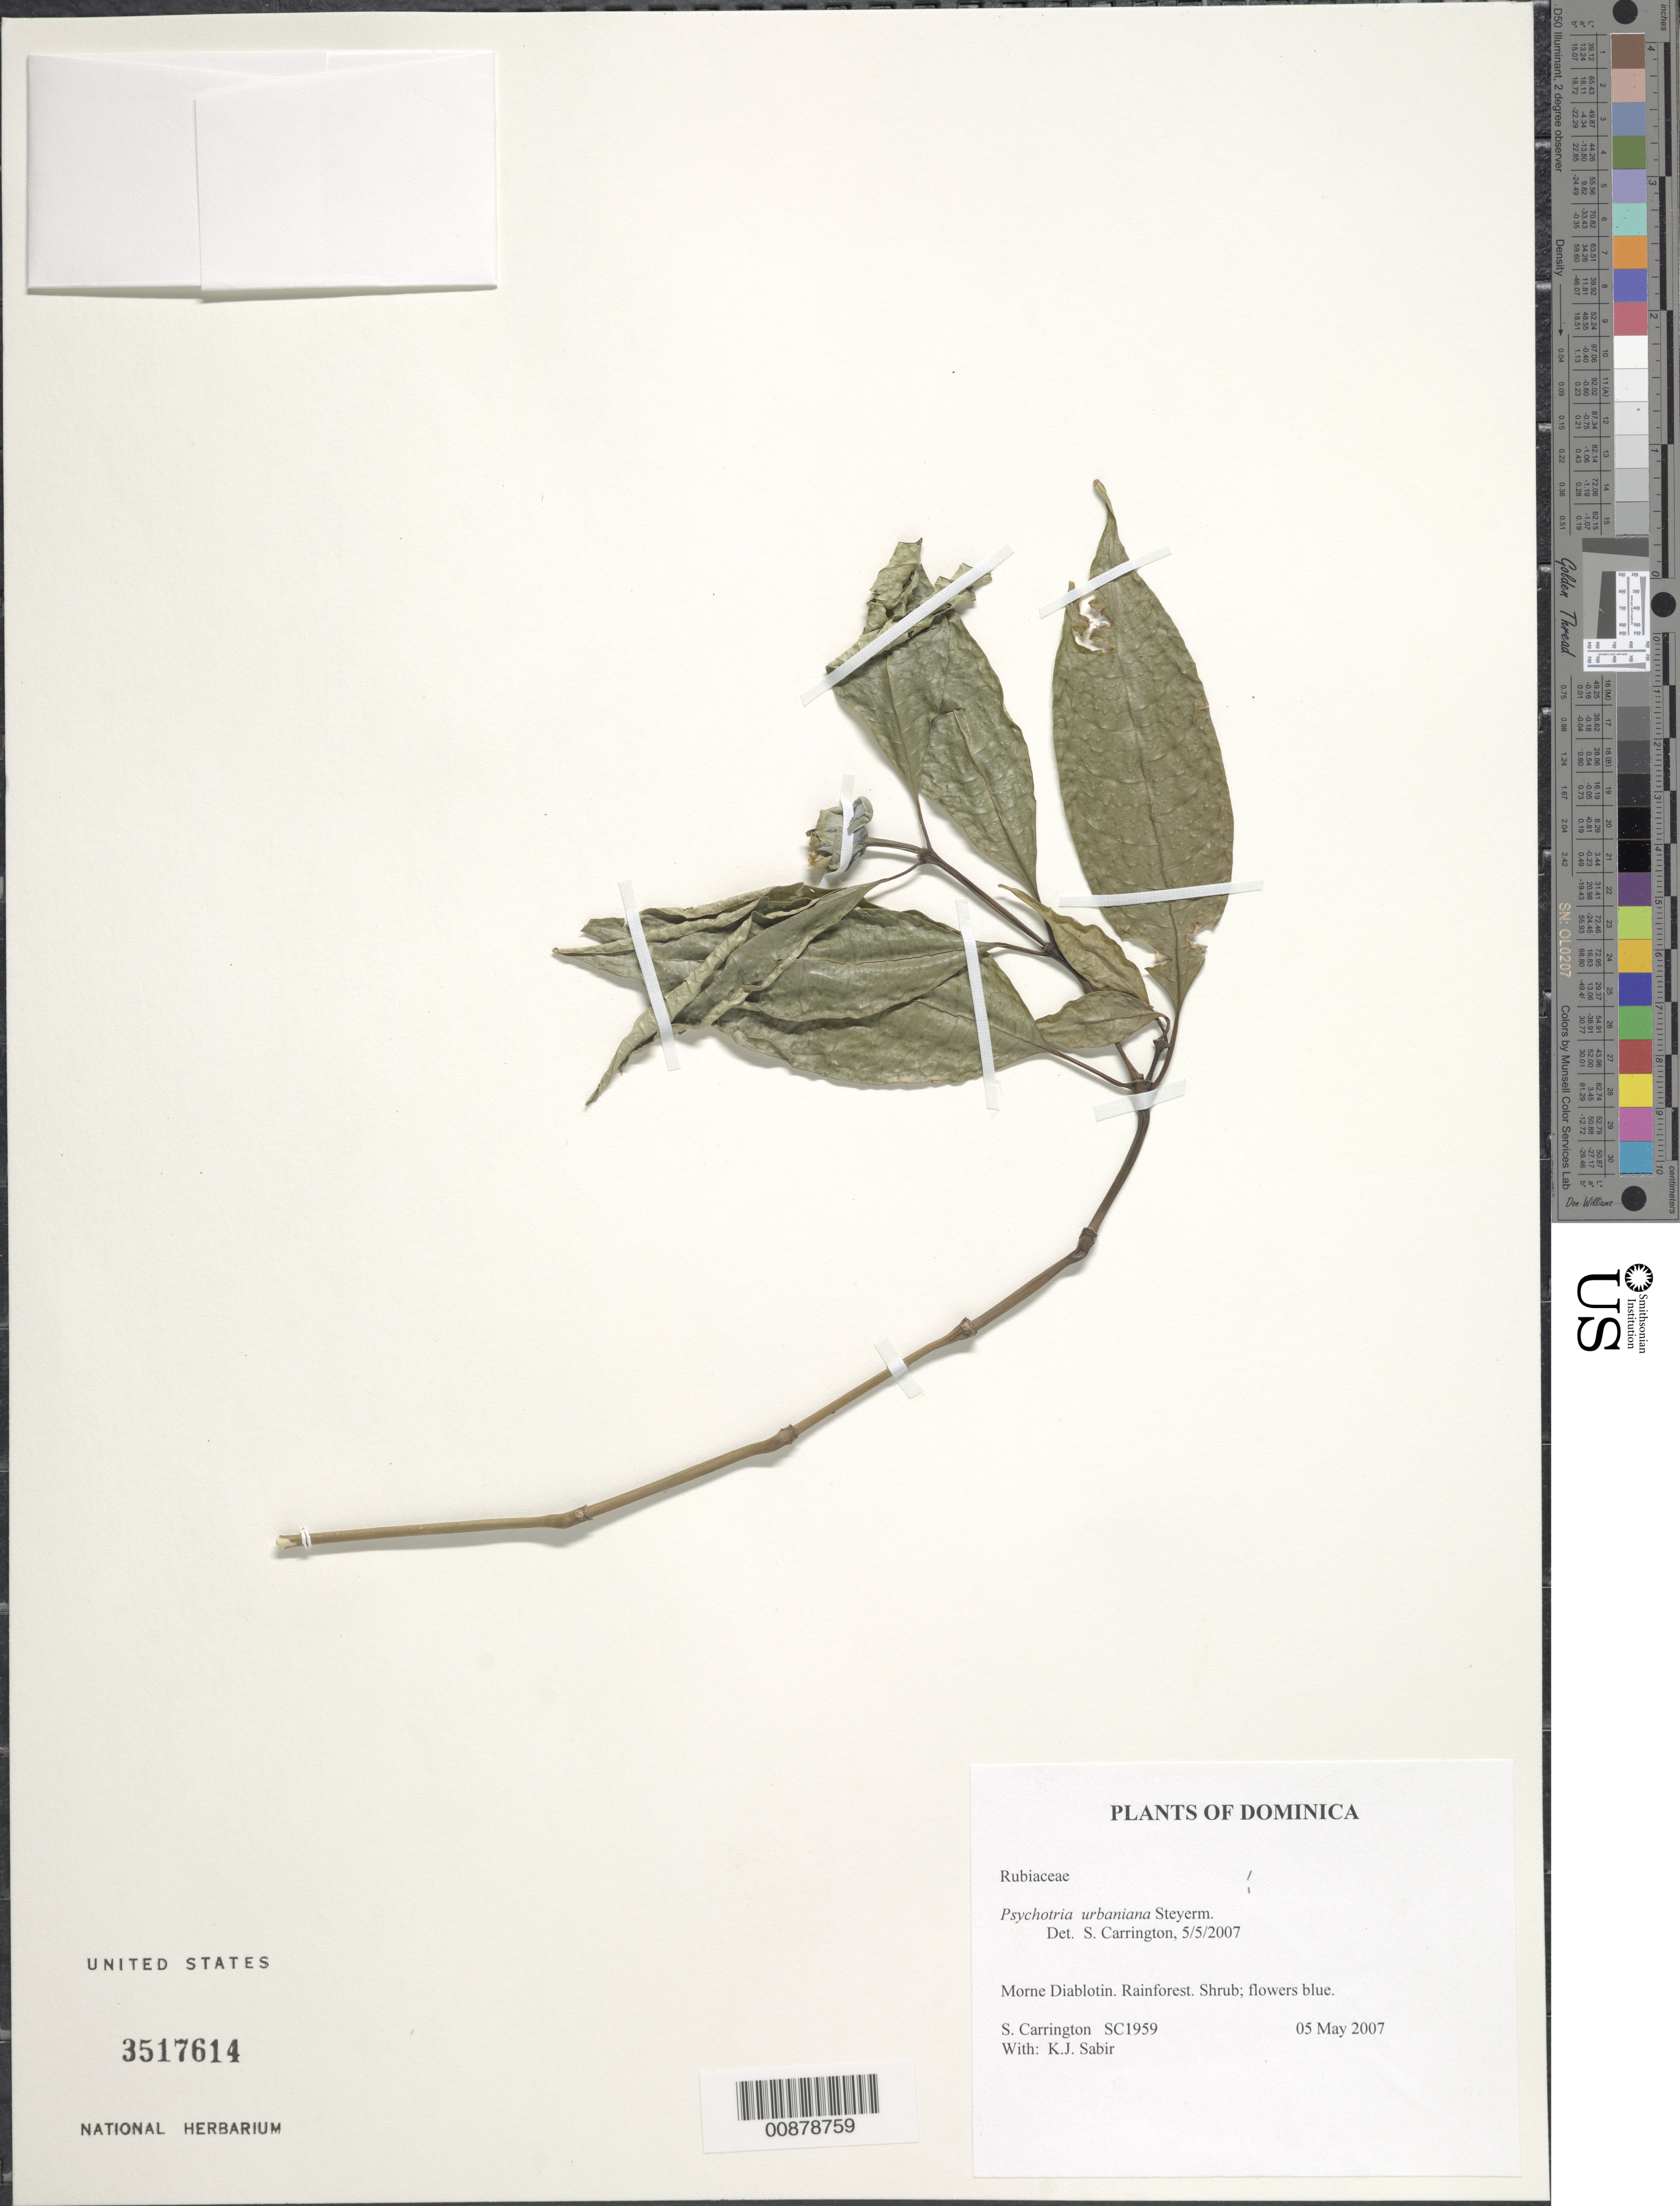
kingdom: Plantae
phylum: Tracheophyta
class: Magnoliopsida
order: Gentianales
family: Rubiaceae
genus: Psychotria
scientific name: Psychotria urbaniana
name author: Steyerm.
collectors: C. M. S. Carrington & K. Sabir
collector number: SC 1959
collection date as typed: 05 May 2007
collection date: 2007-05-05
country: Dominica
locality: Morne Diablotin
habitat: Rainforest.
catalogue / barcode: US 3517614